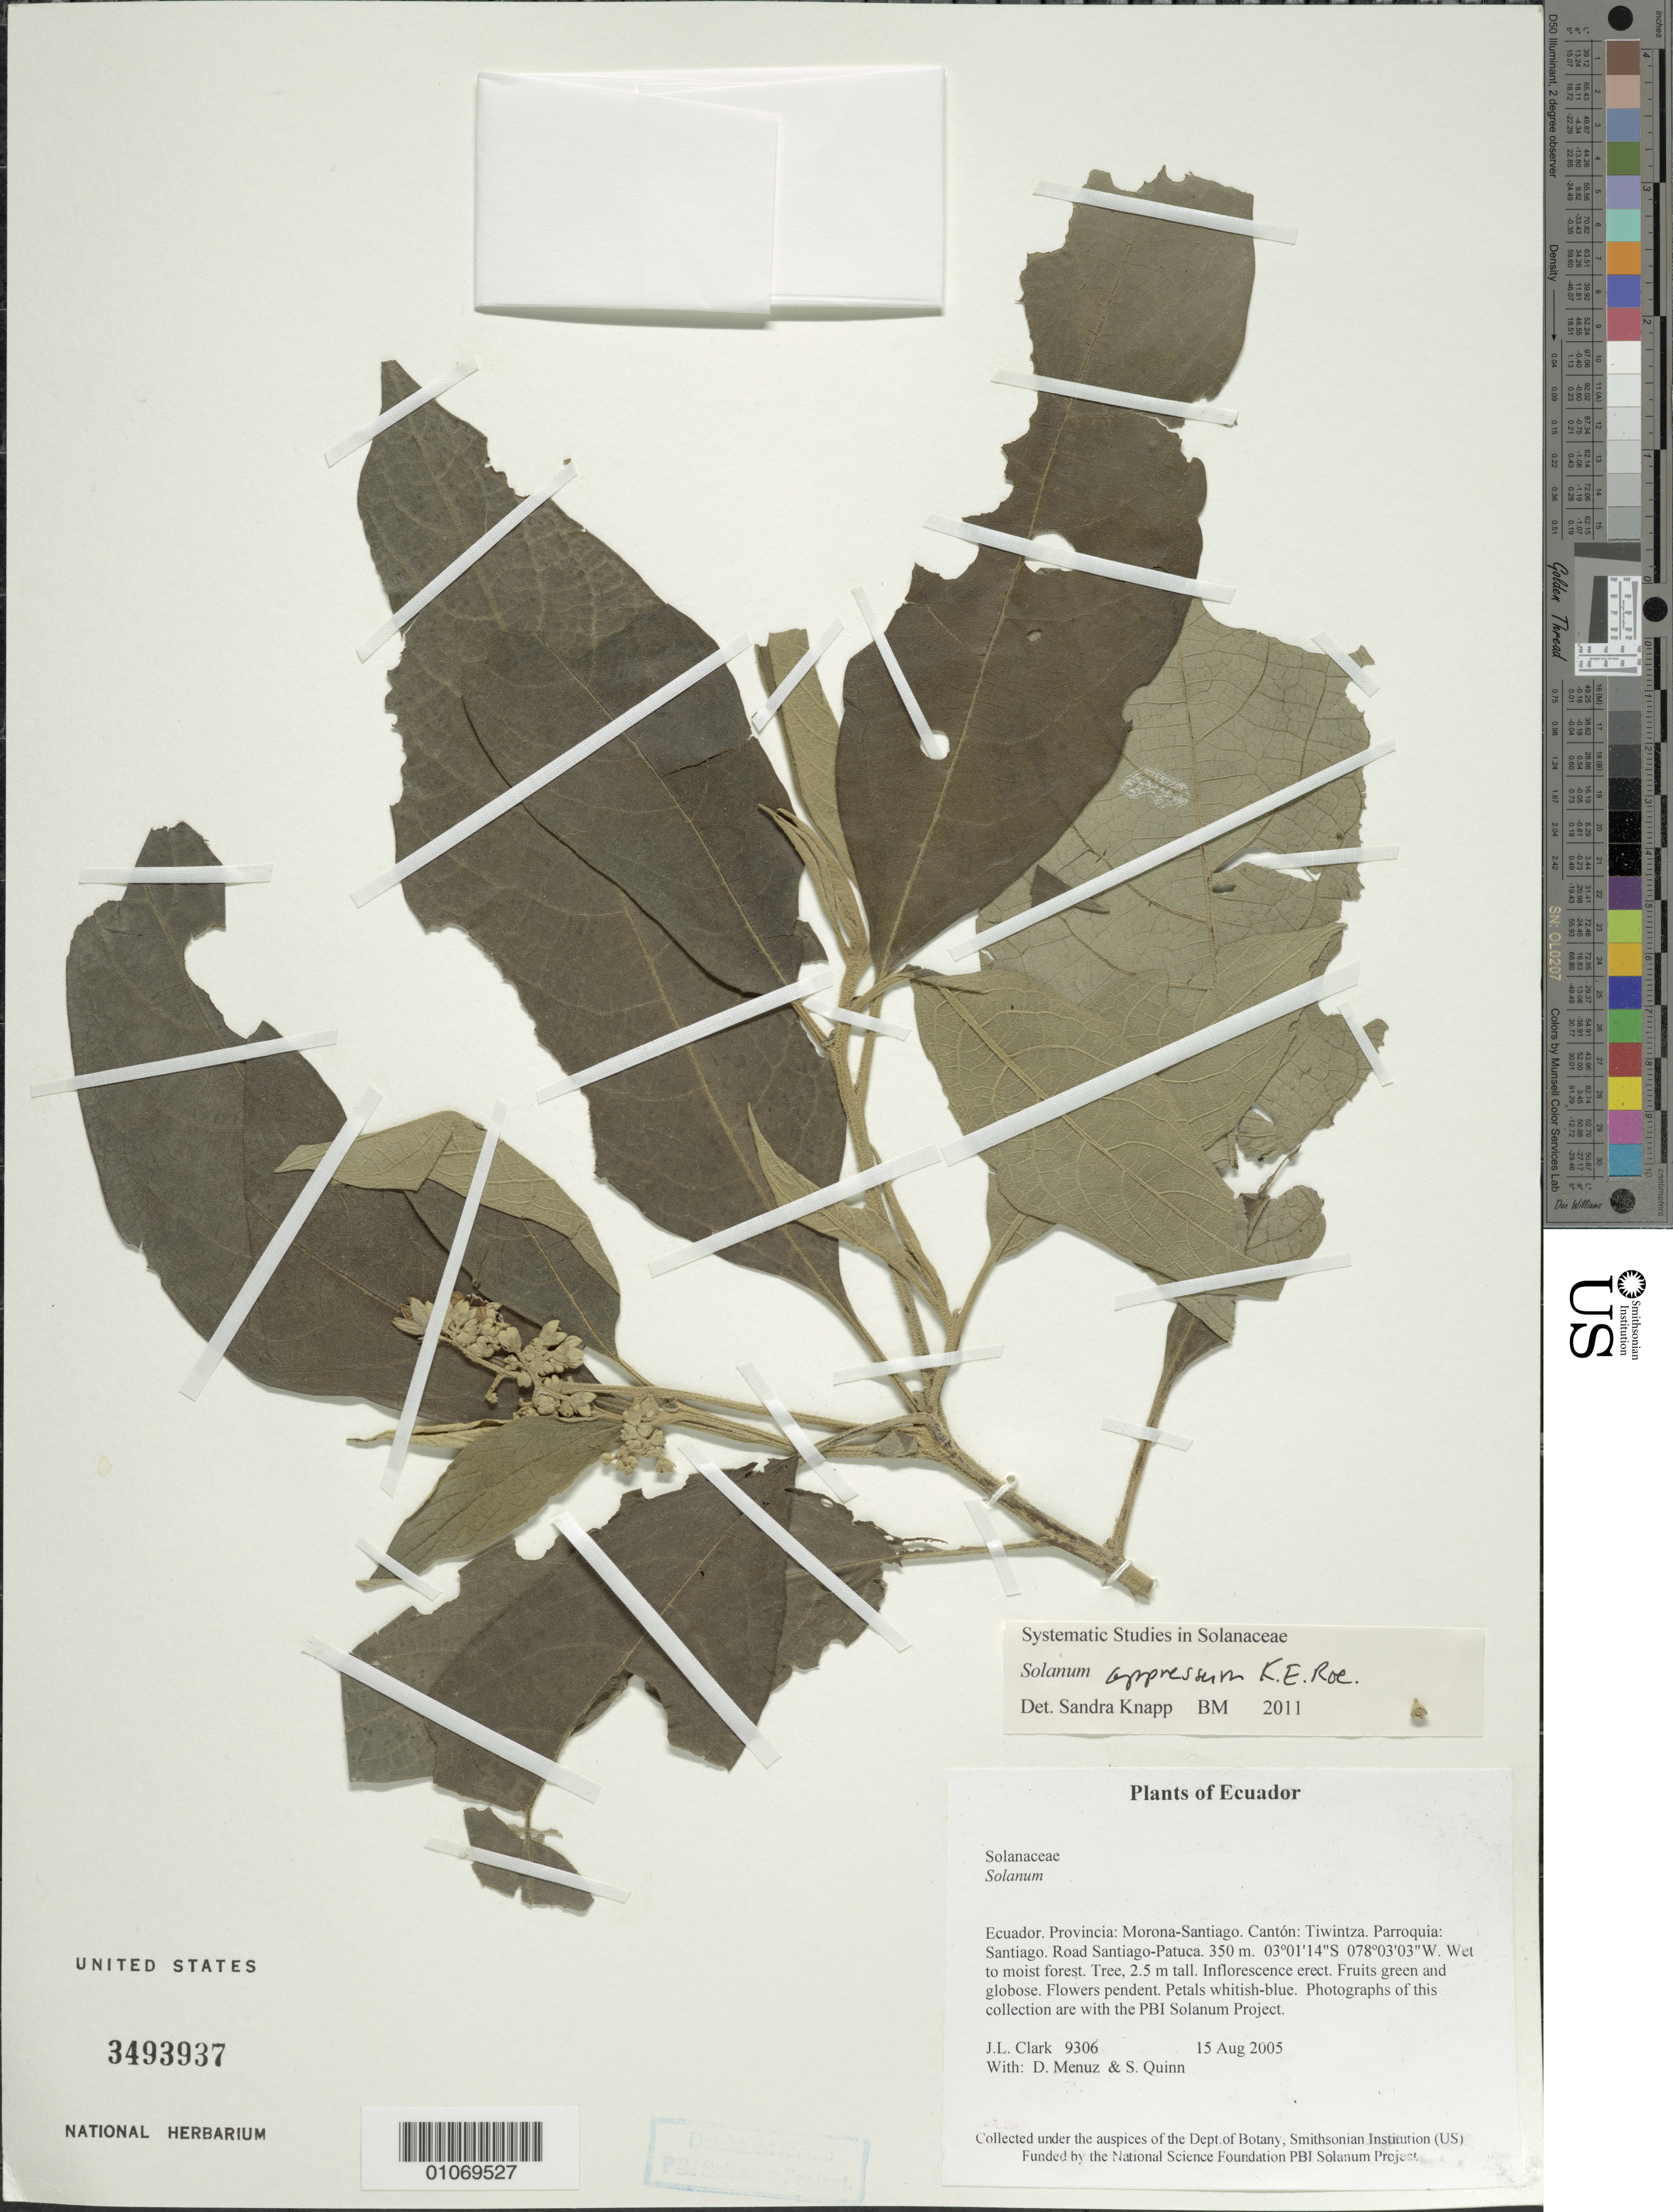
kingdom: Plantae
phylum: Tracheophyta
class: Magnoliopsida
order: Solanales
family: Solanaceae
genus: Solanum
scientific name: Solanum appressum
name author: K.E. Roe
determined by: Knapp, S. D.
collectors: J. L. Clark, D. Menuz & S. Quinn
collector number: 9306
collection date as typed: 15 Aug 2005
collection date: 2005-08-15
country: Ecuador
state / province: Morona-Santiago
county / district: Tiwintza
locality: Parroquia: Santiago. Road Santiago-Patuca.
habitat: Wet to moist forest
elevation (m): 350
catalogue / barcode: US 3493937